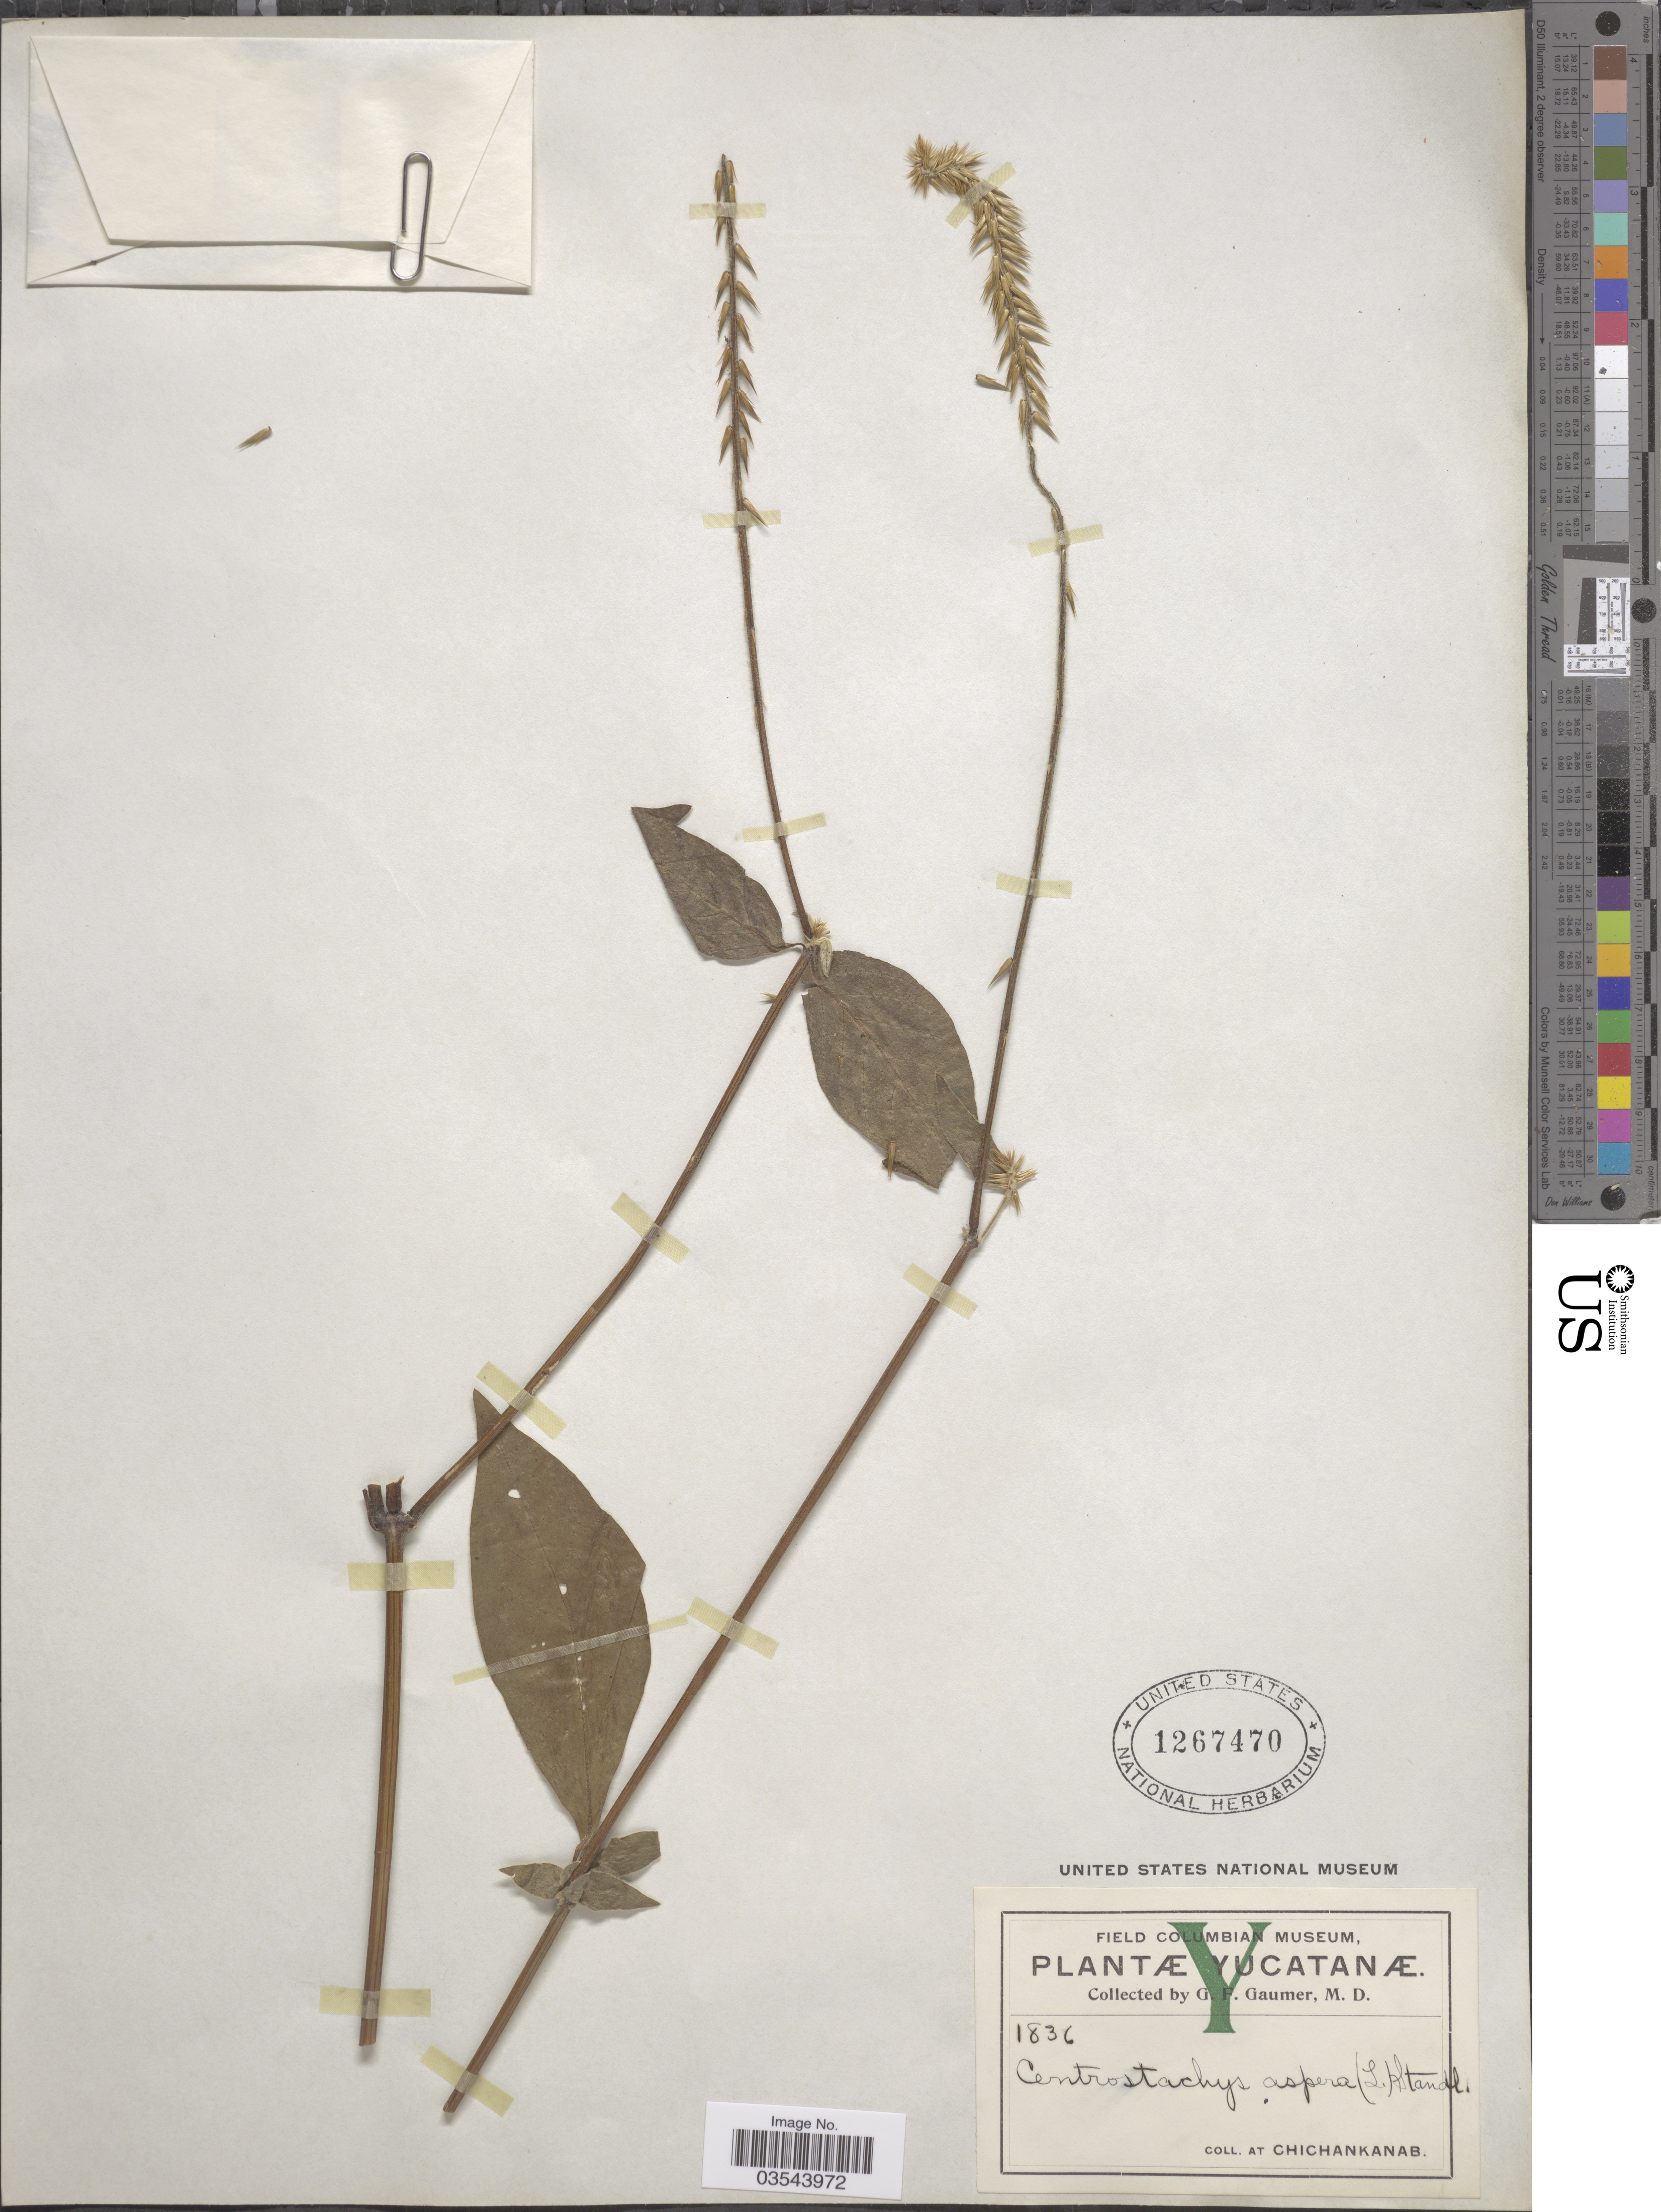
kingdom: Plantae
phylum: Tracheophyta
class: Magnoliopsida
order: Caryophyllales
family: Amaranthaceae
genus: Achyranthes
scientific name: Achyranthes aspera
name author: L.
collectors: G. F. Gaumer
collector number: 1836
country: Mexico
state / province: Yucatán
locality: At Chichankanab.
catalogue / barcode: US 1267470